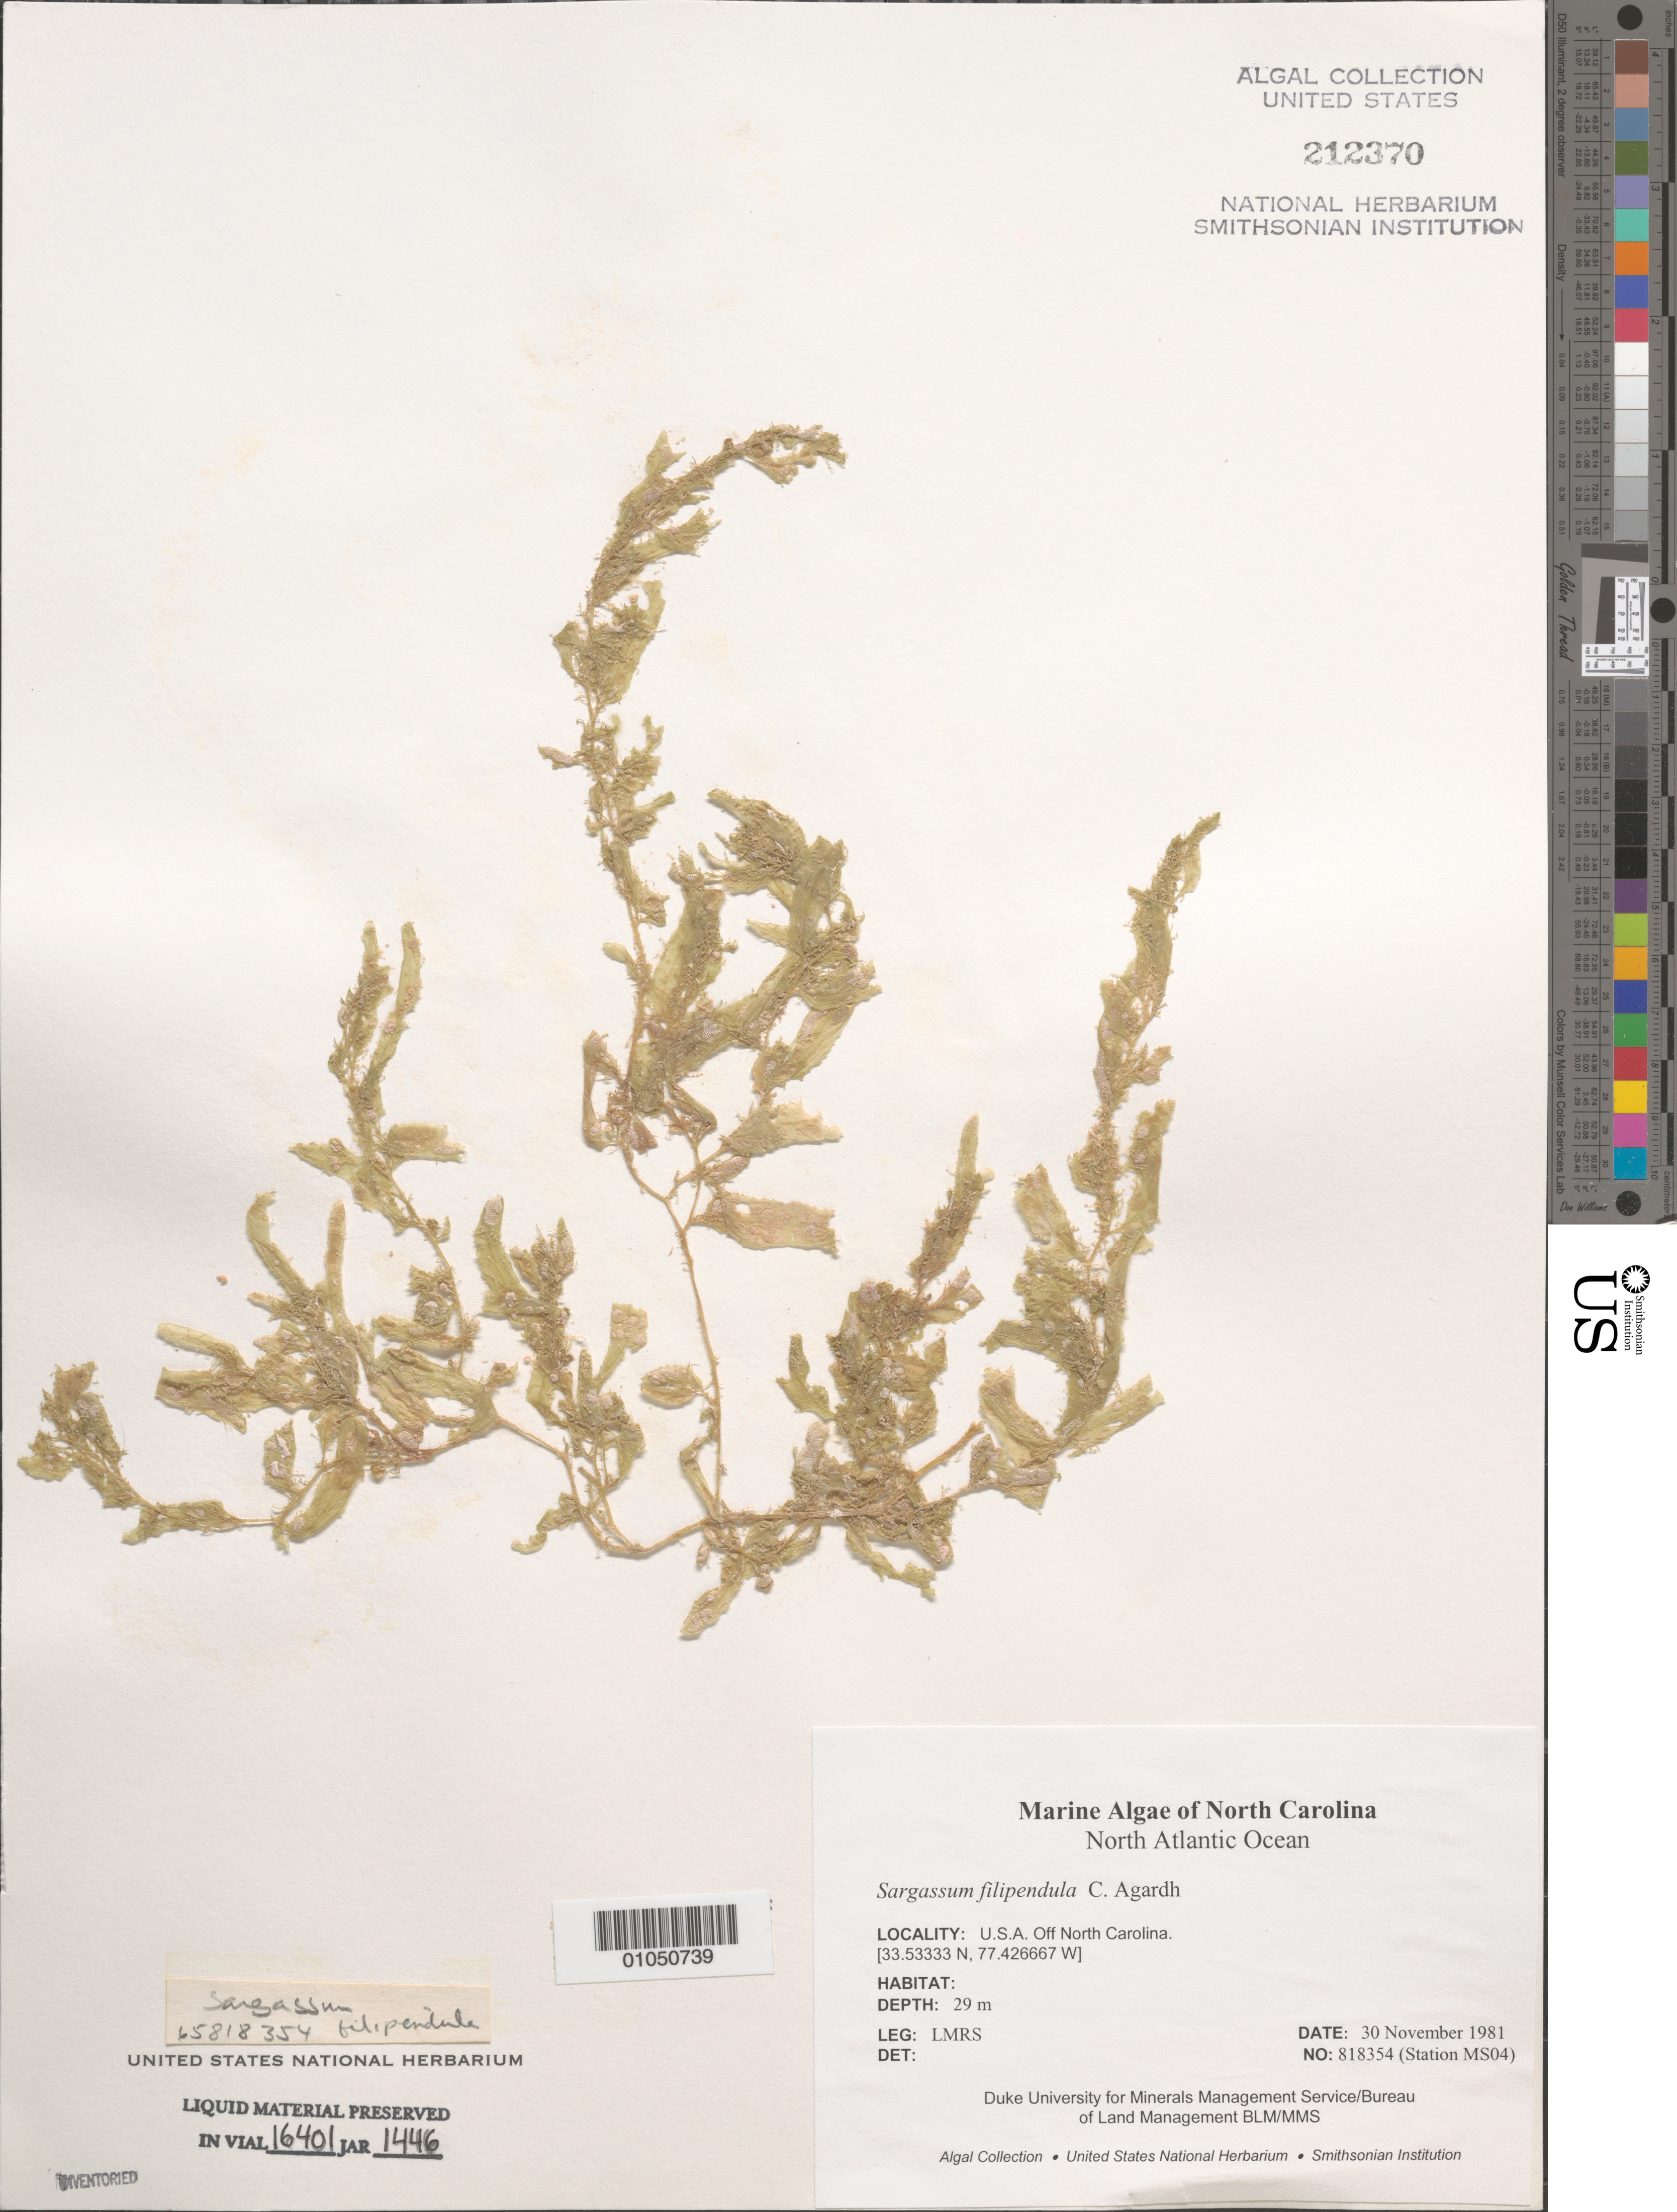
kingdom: Chromista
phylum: Ochrophyta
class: Phaeophyceae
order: Fucales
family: Sargassaceae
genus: Sargassum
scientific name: Sargassum filipendula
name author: C. Agardh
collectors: LMRS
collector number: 818354 Station MS04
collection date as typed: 30 Nov 1981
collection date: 1981-11-30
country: United States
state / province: North Carolina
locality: North Atlantic Ocean off North Carolina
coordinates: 33.53333 N, 77.426667 W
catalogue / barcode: US 212370